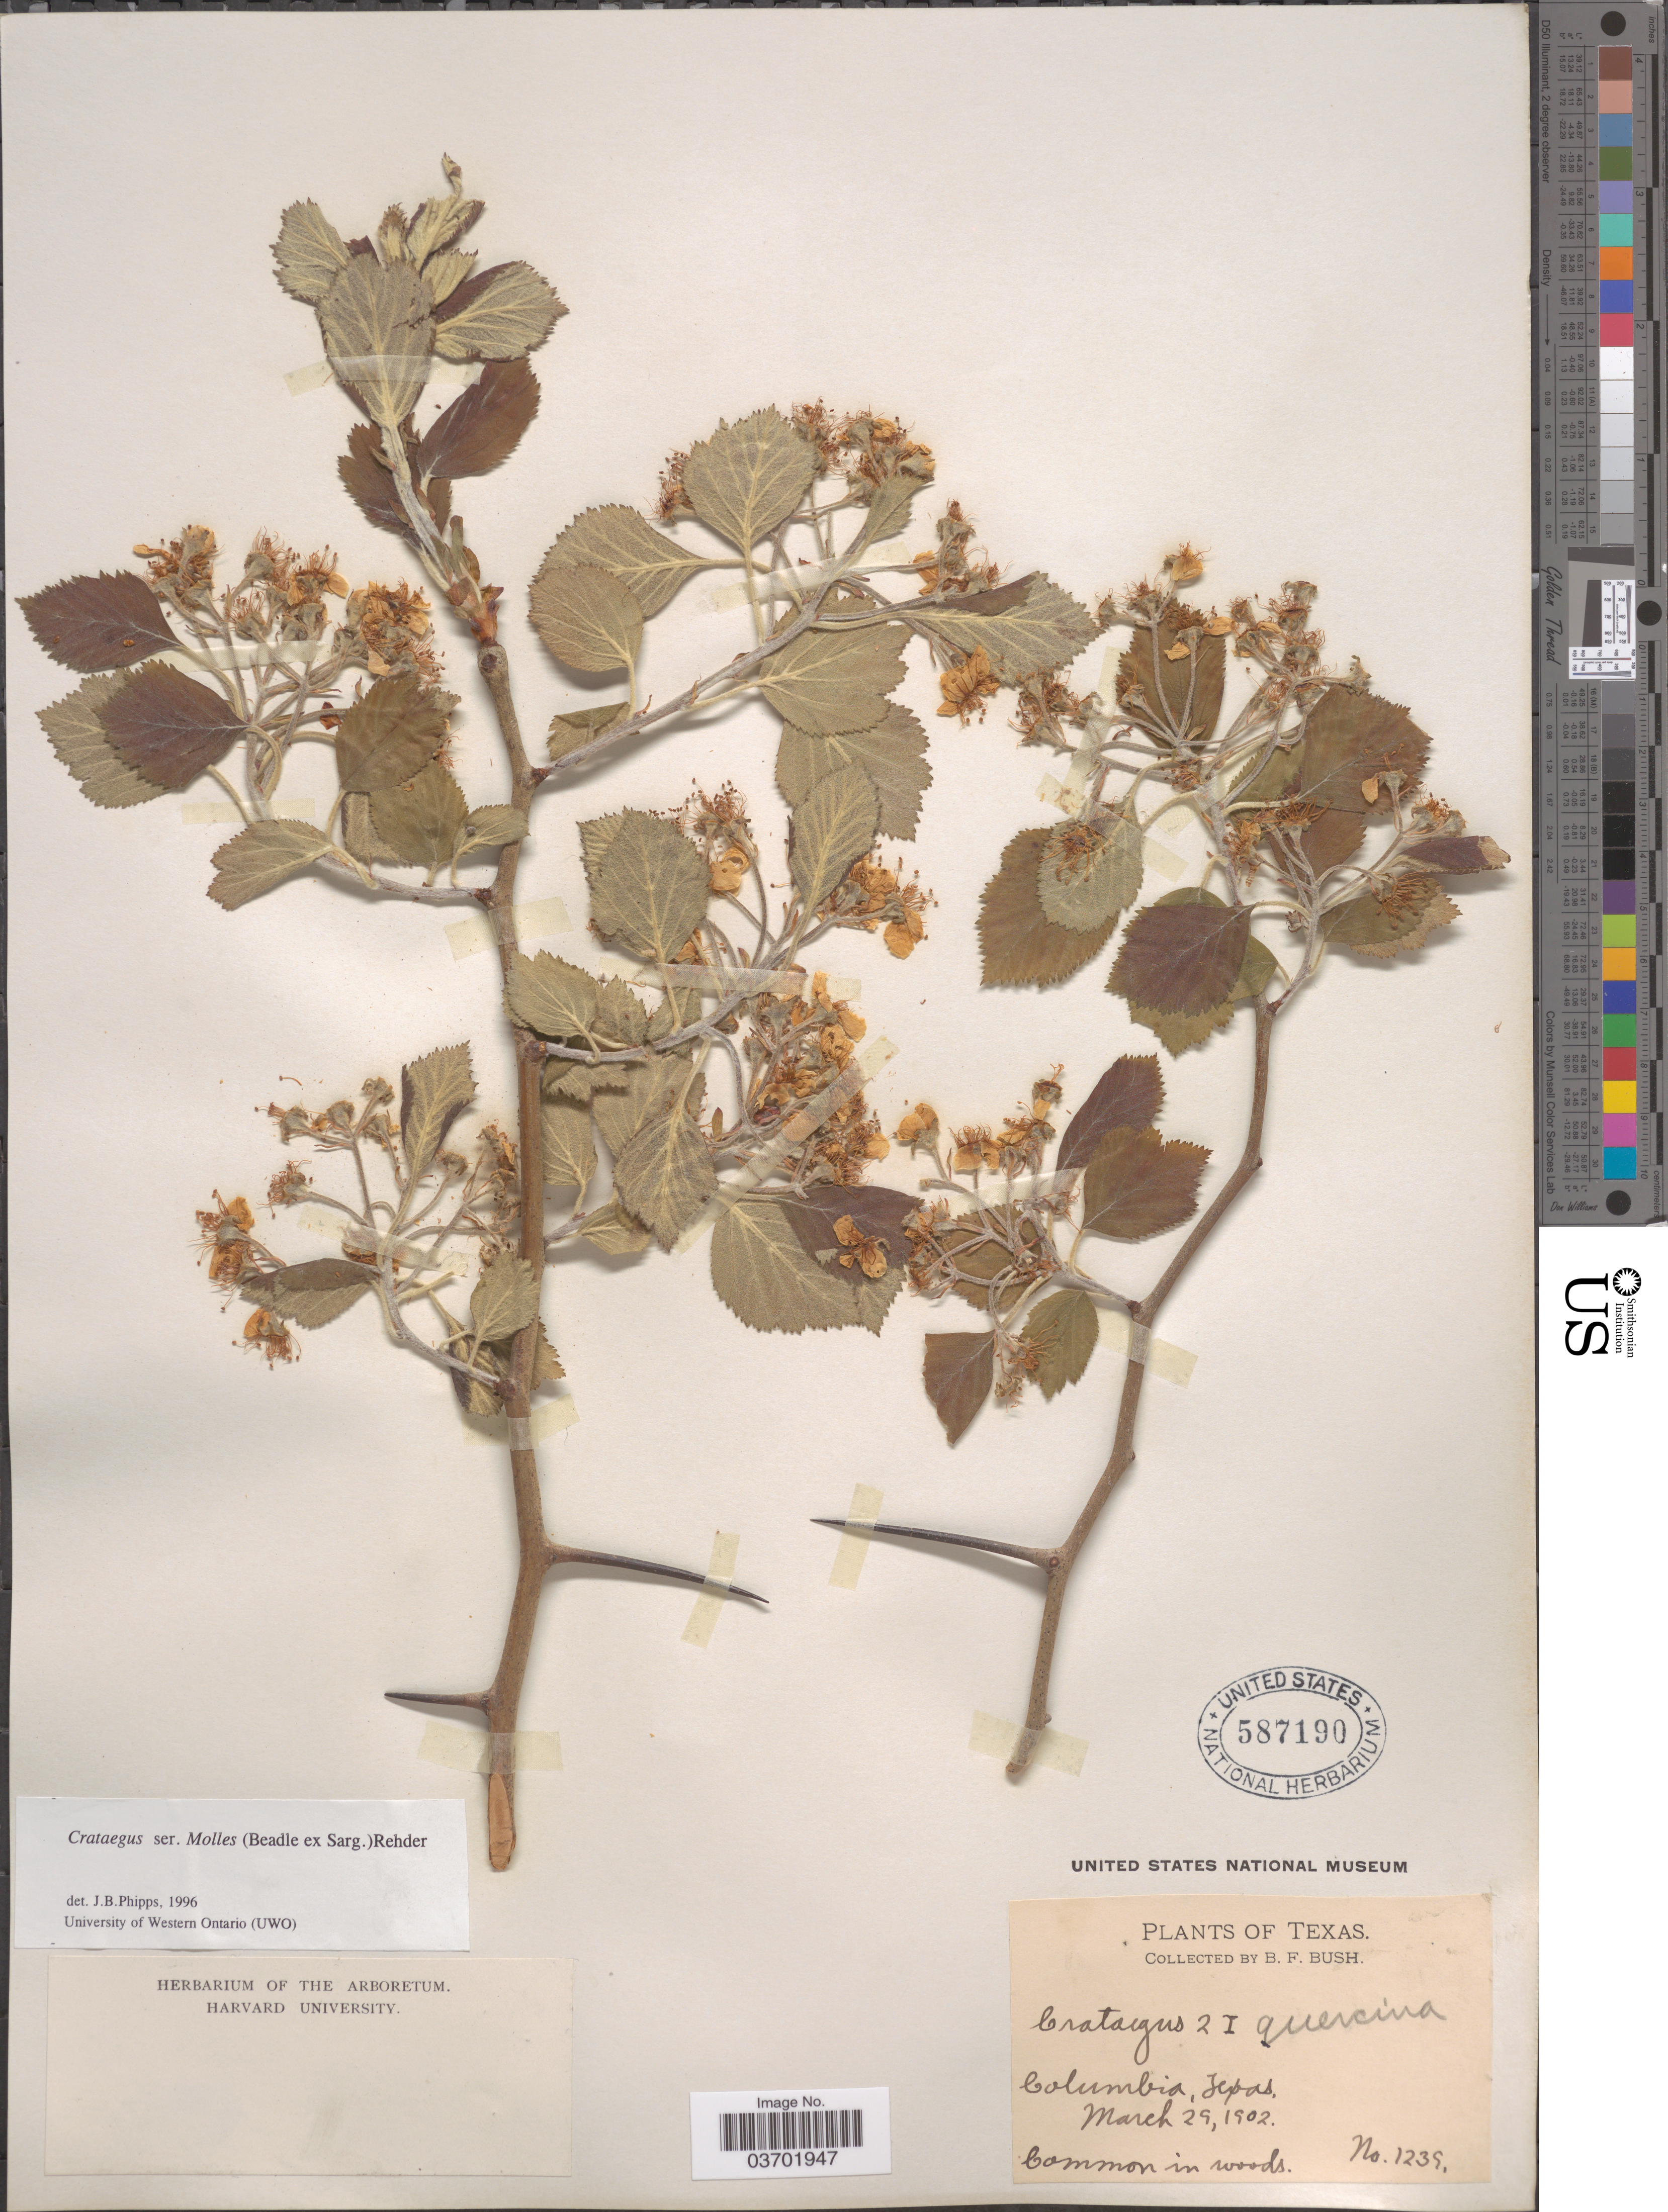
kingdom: Plantae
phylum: Tracheophyta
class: Magnoliopsida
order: Rosales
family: Rosaceae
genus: Crataegus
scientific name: Crataegus texana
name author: Buckley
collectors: B. F. Bush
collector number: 1239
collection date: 1902-03-29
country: United States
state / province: Texas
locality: Columbia.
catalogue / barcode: US 587190